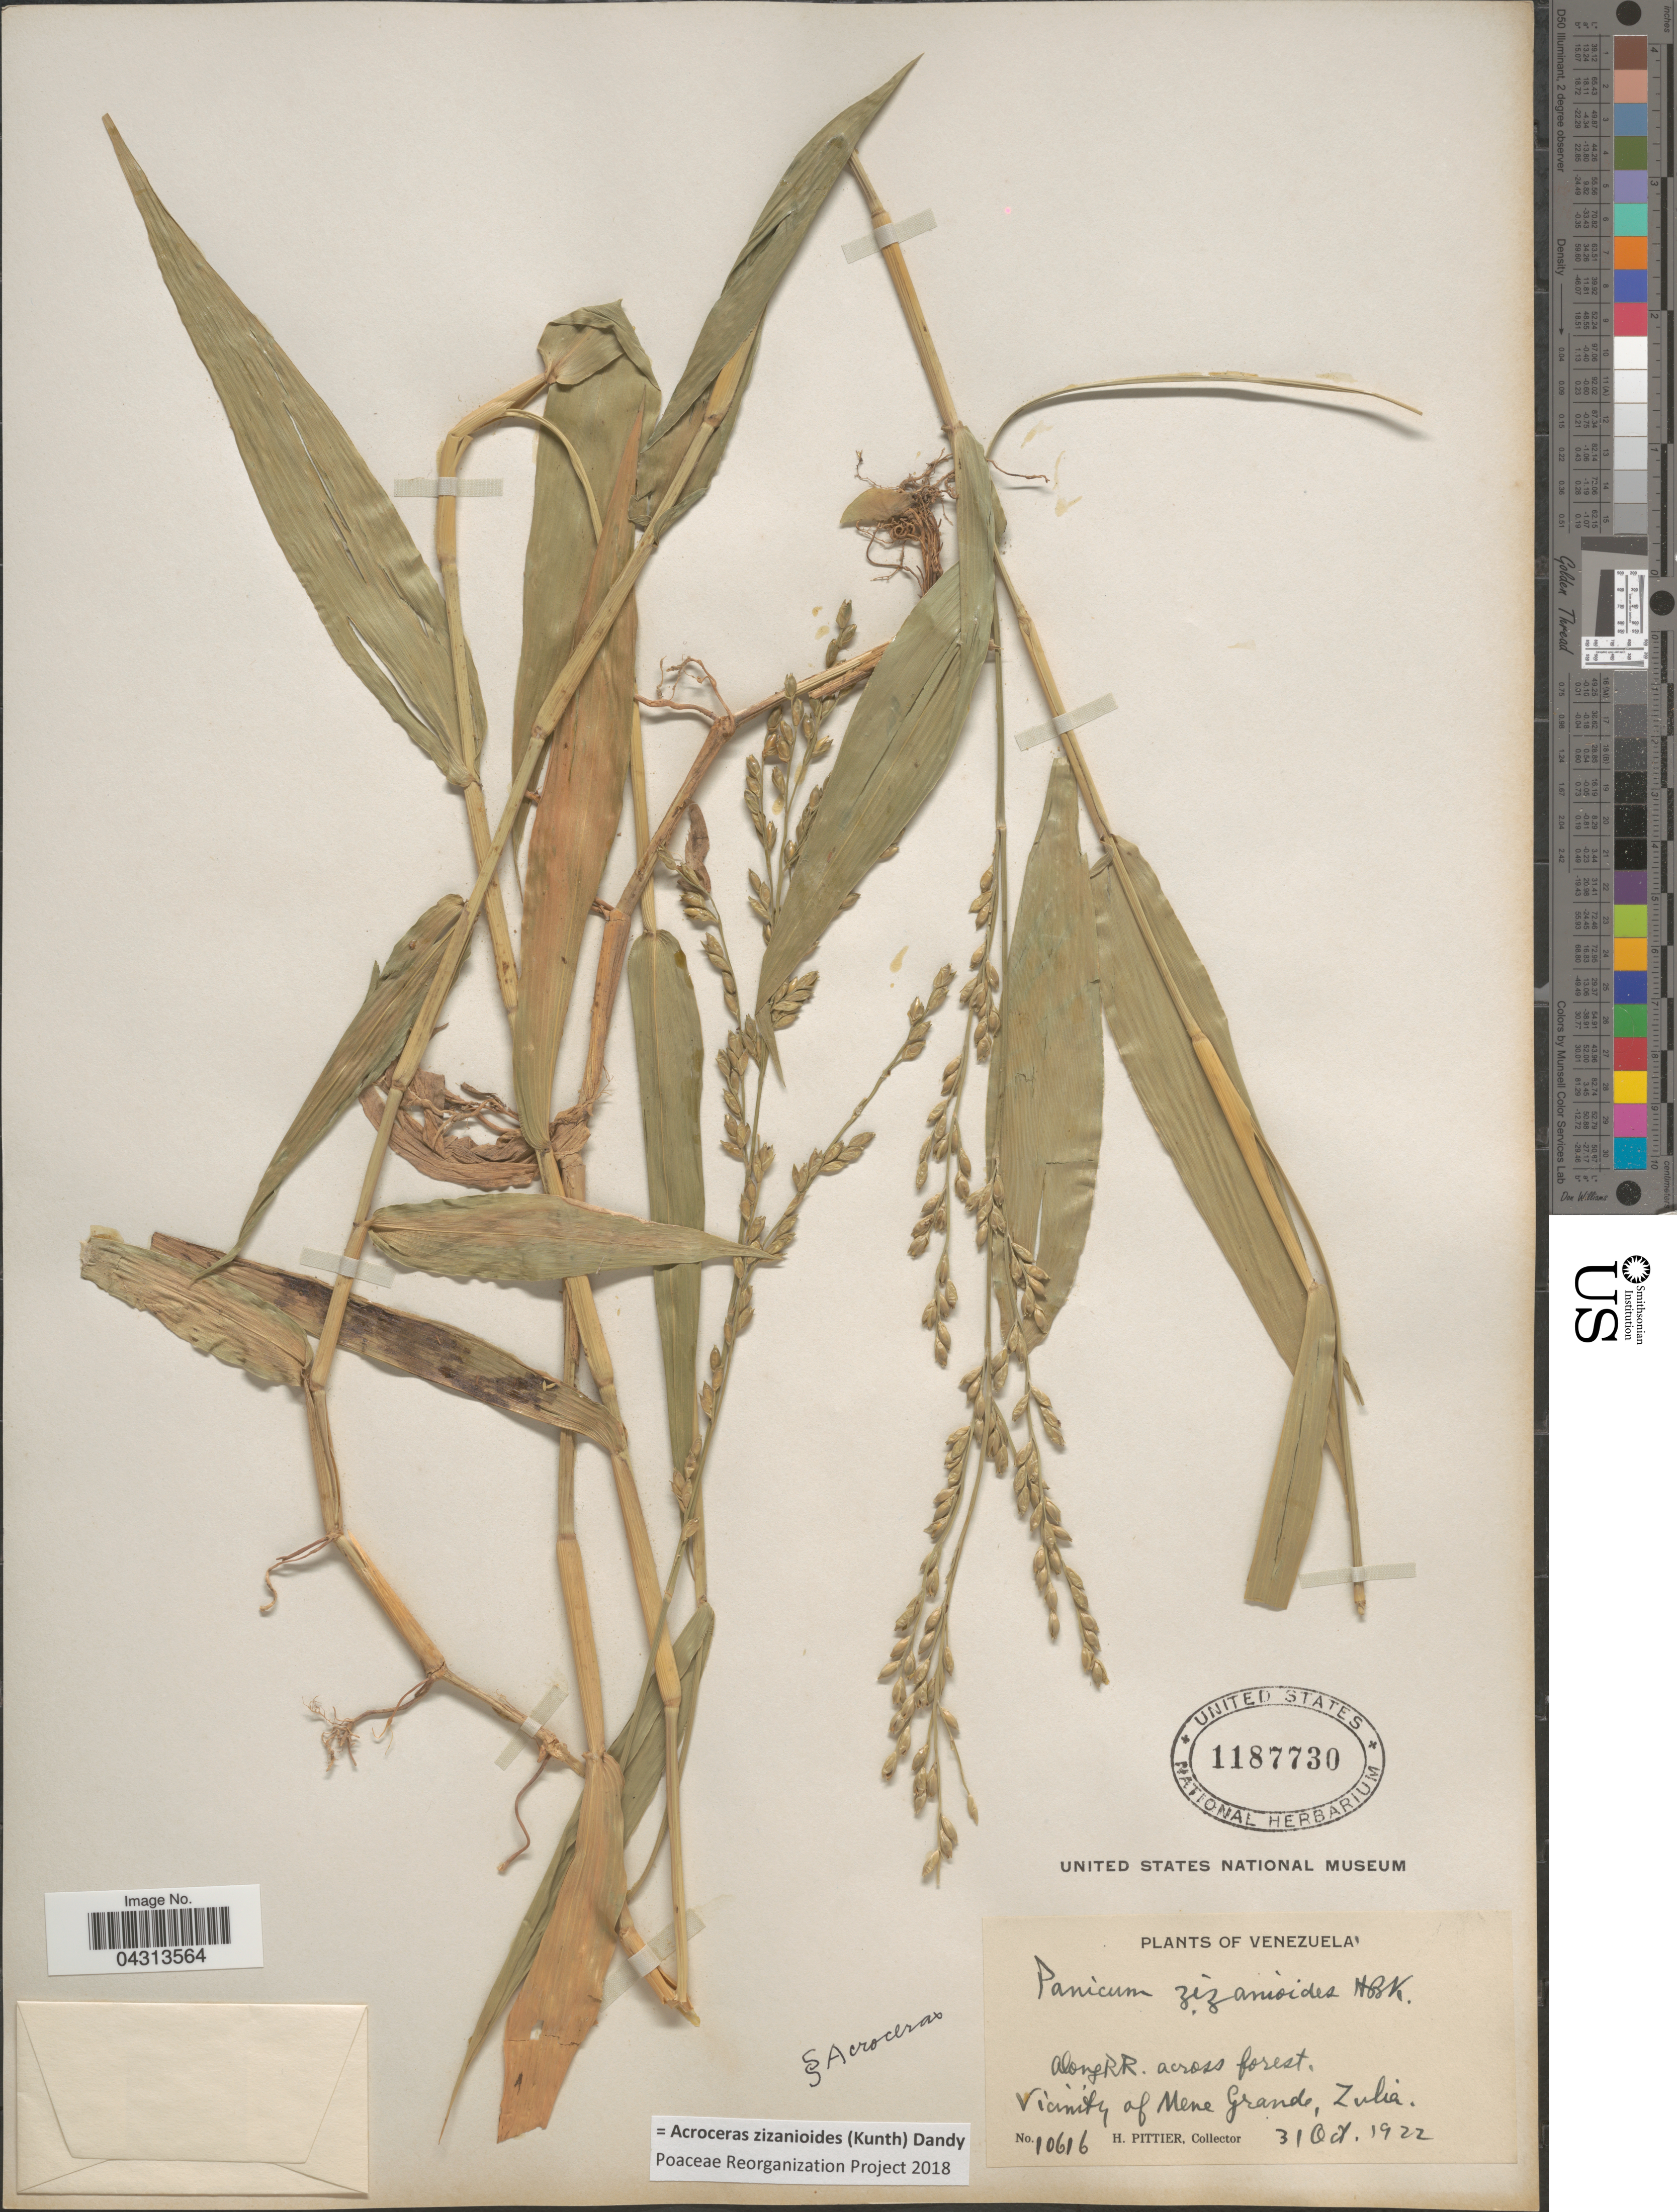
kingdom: Plantae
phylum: Tracheophyta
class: Liliopsida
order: Poales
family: Poaceae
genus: Acroceras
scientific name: Acroceras zizanioides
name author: (Kunth) Dandy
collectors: H. F. Pittier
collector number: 10616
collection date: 1922-10-31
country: Venezuela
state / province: Zulia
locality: Along RR. across forest. Vicinity of Mene Grande.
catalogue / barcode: US 1187730